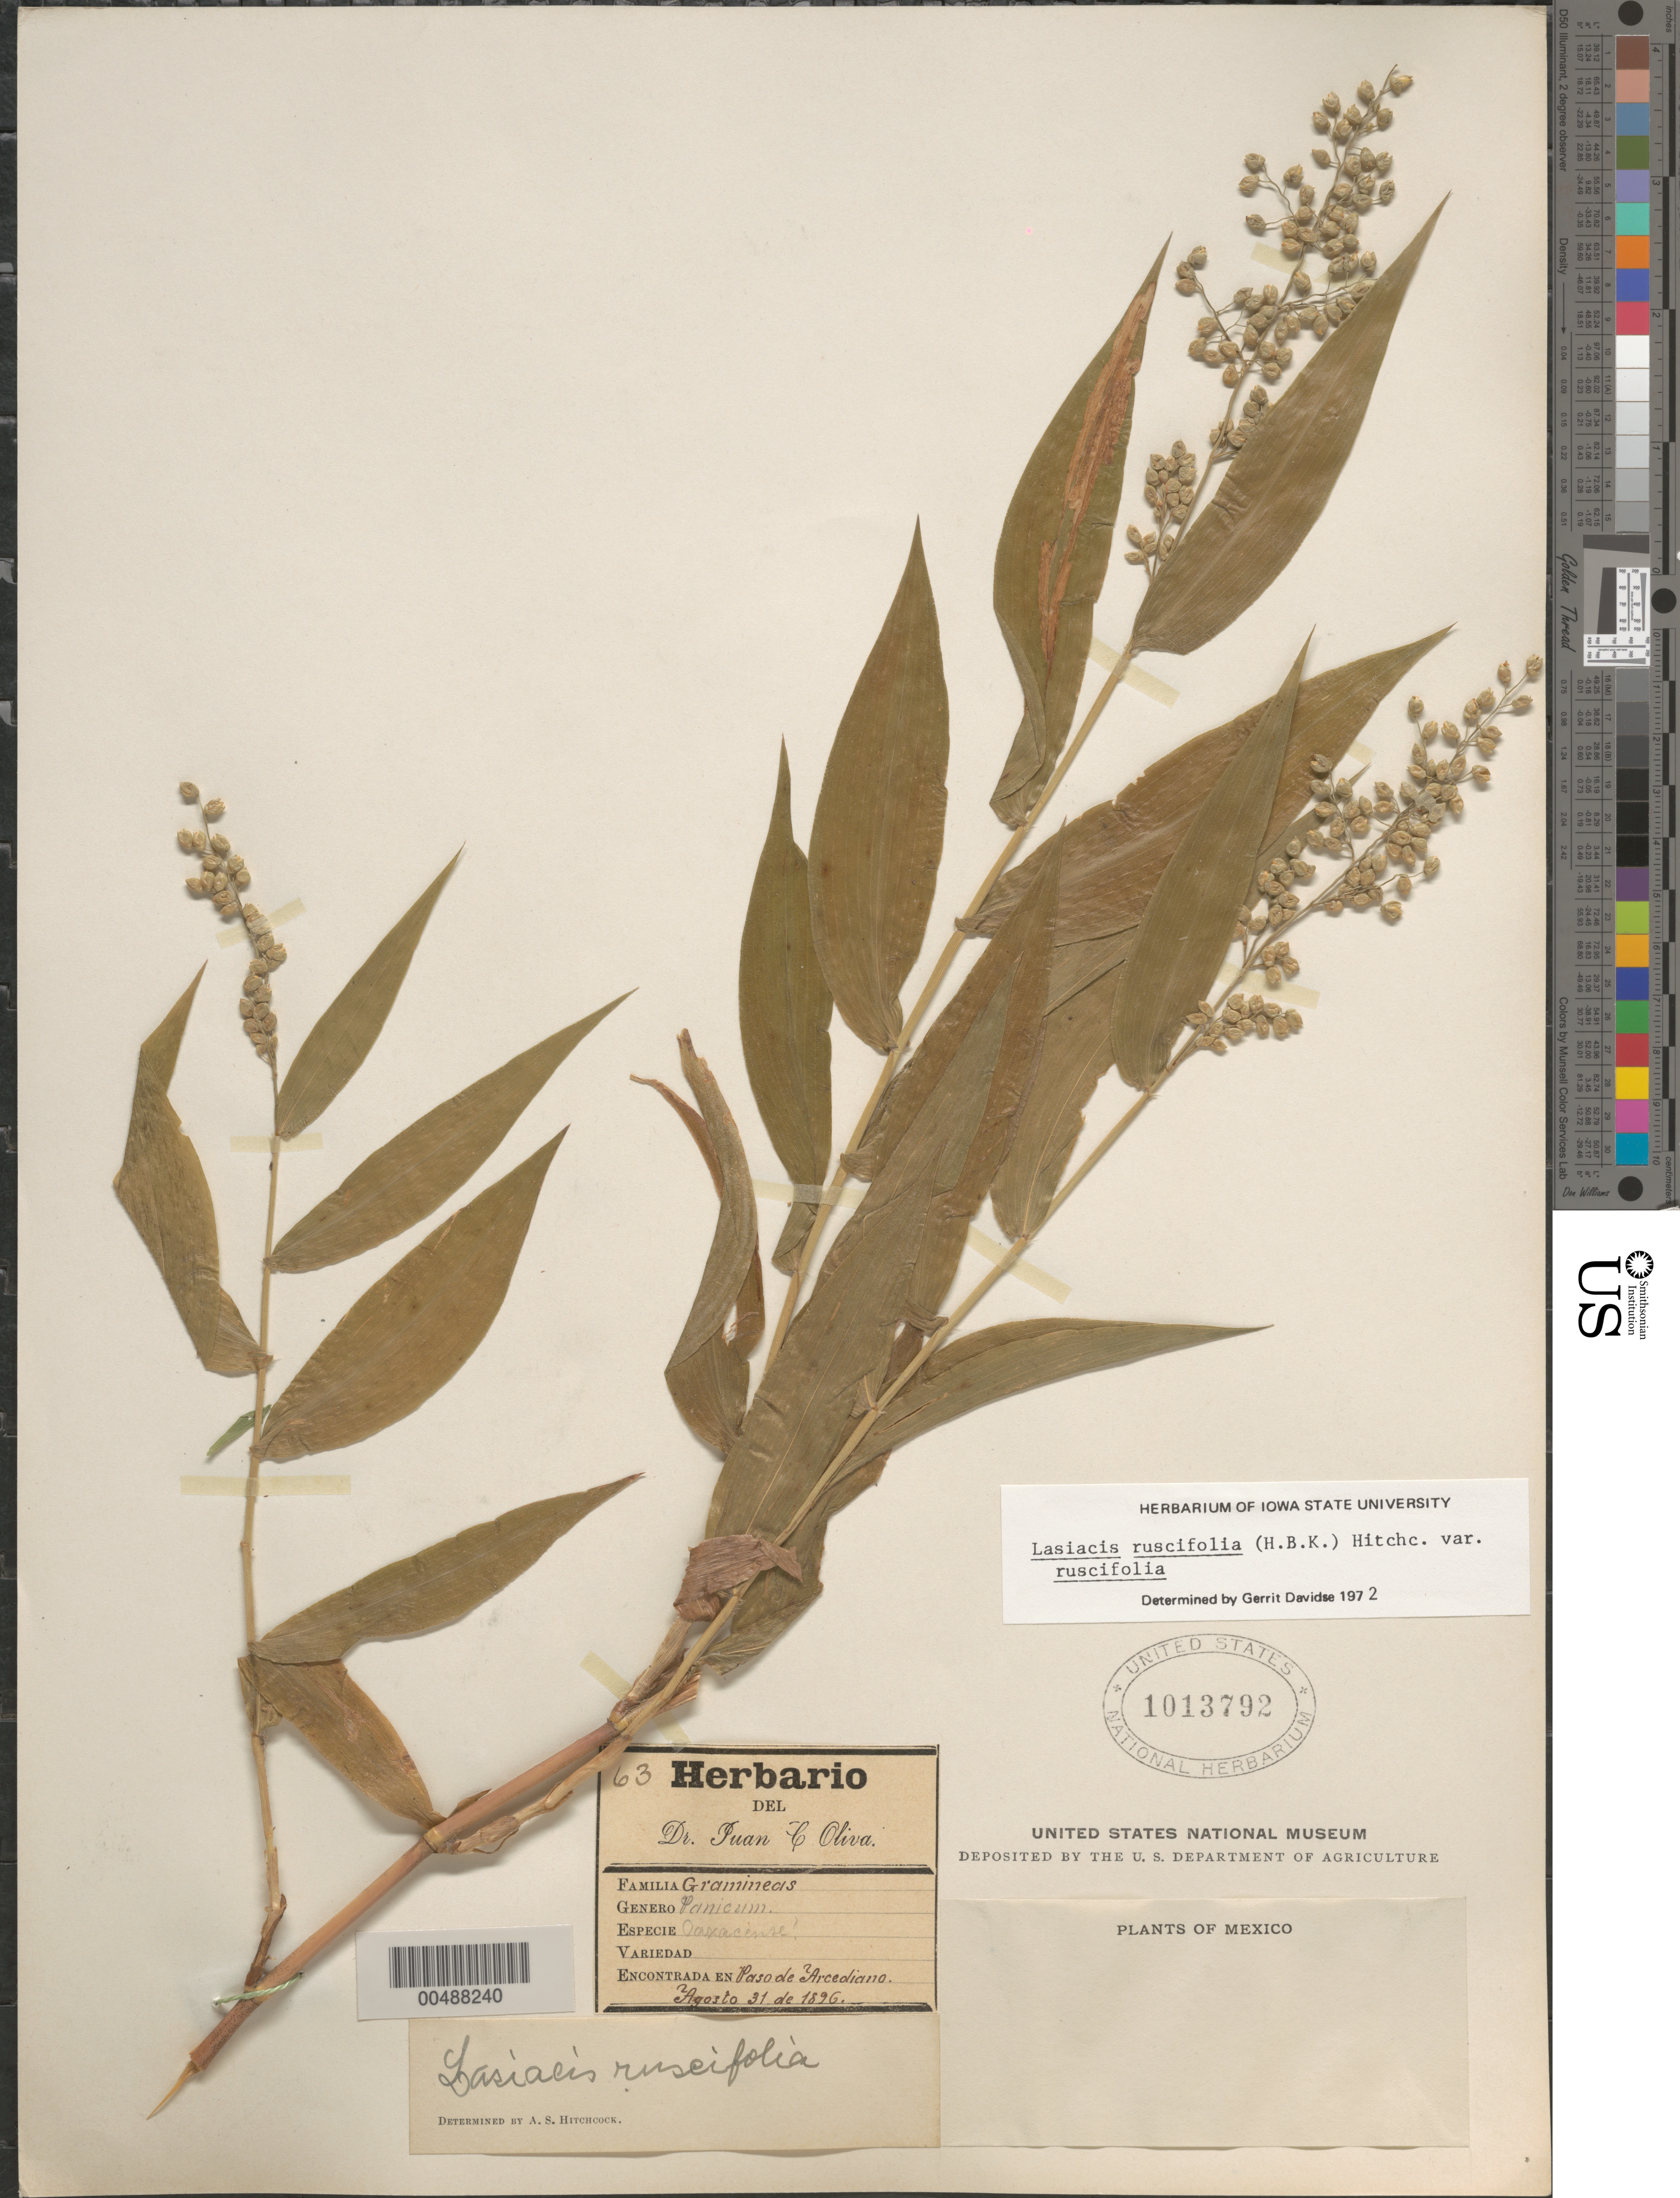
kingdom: Plantae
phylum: Tracheophyta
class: Liliopsida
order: Poales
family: Poaceae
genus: Lasiacis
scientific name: Lasiacis ruscifolia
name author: (Kunth) Hitchc.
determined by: Davidse, Gerrit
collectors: J. C. Oliva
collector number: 63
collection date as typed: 31 Aug 1896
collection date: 1896-08-31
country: Mexico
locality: Paso de Arcediano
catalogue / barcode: US 1013792